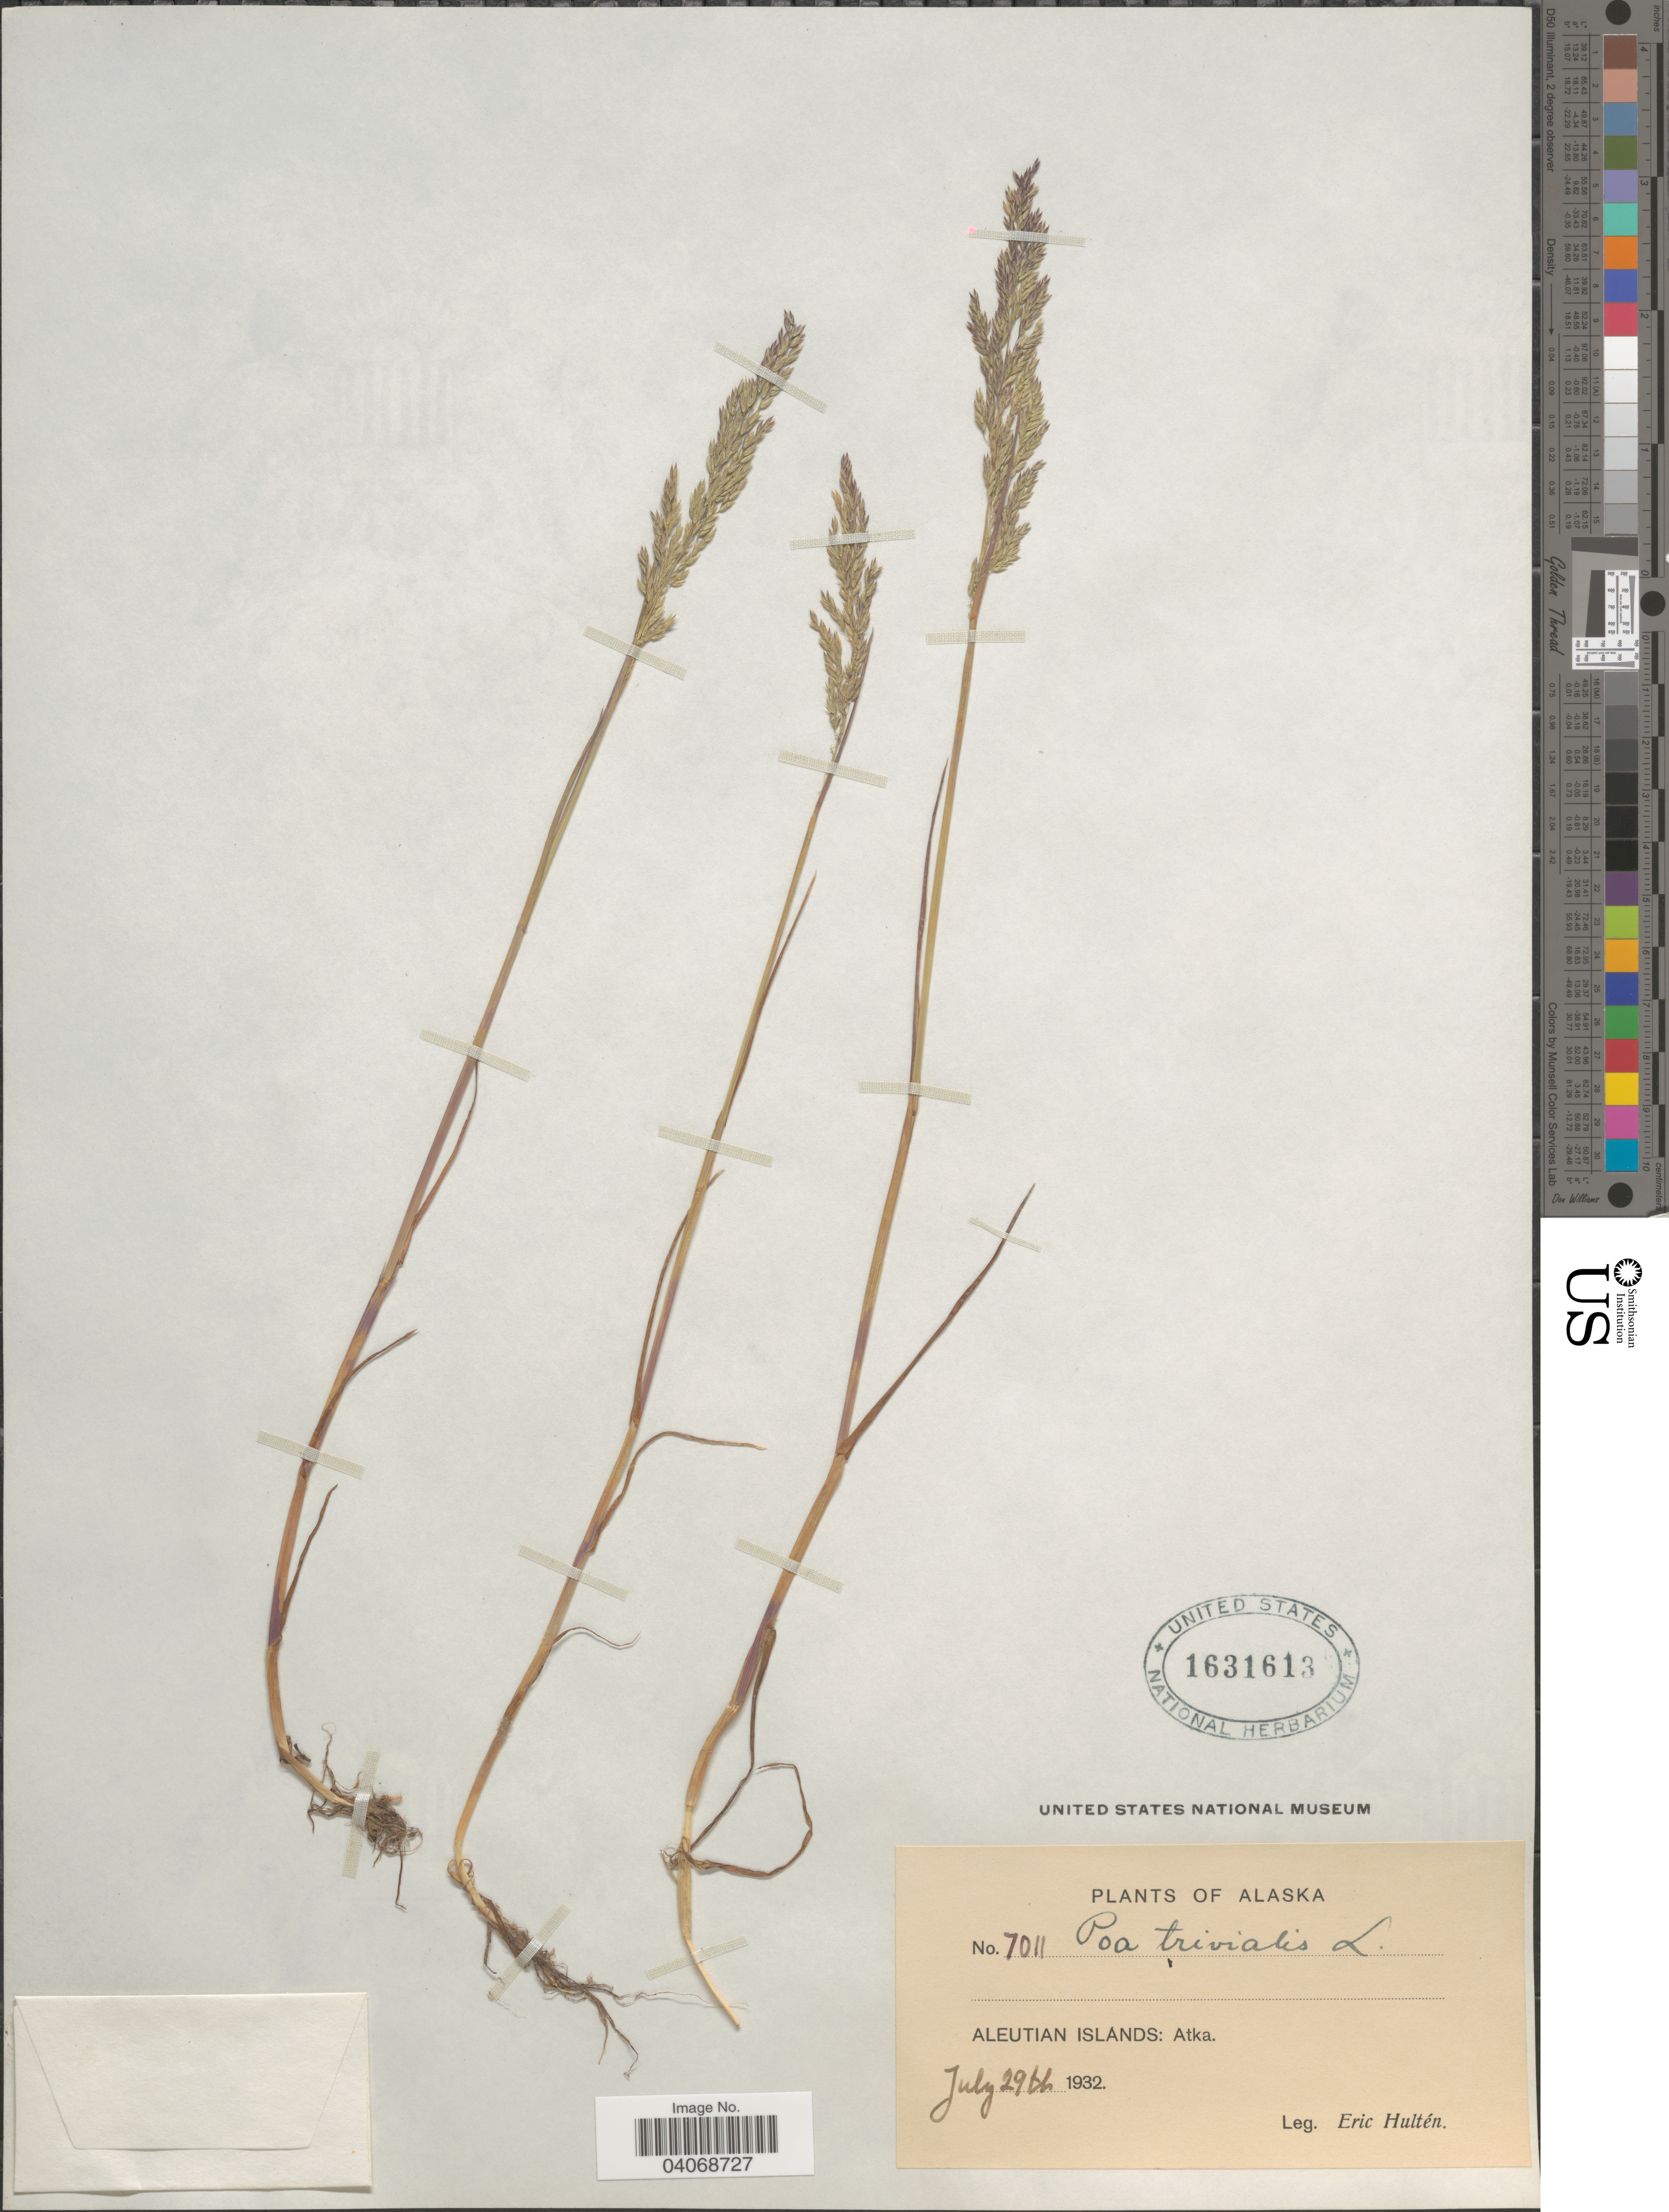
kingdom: Plantae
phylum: Tracheophyta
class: Liliopsida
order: Poales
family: Poaceae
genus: Poa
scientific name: Poa trivialis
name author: L.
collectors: E. G. Hultén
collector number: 7011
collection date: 1932-07-29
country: United States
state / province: Alaska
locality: Aleutian Islands: Atka.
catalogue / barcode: US 1631613